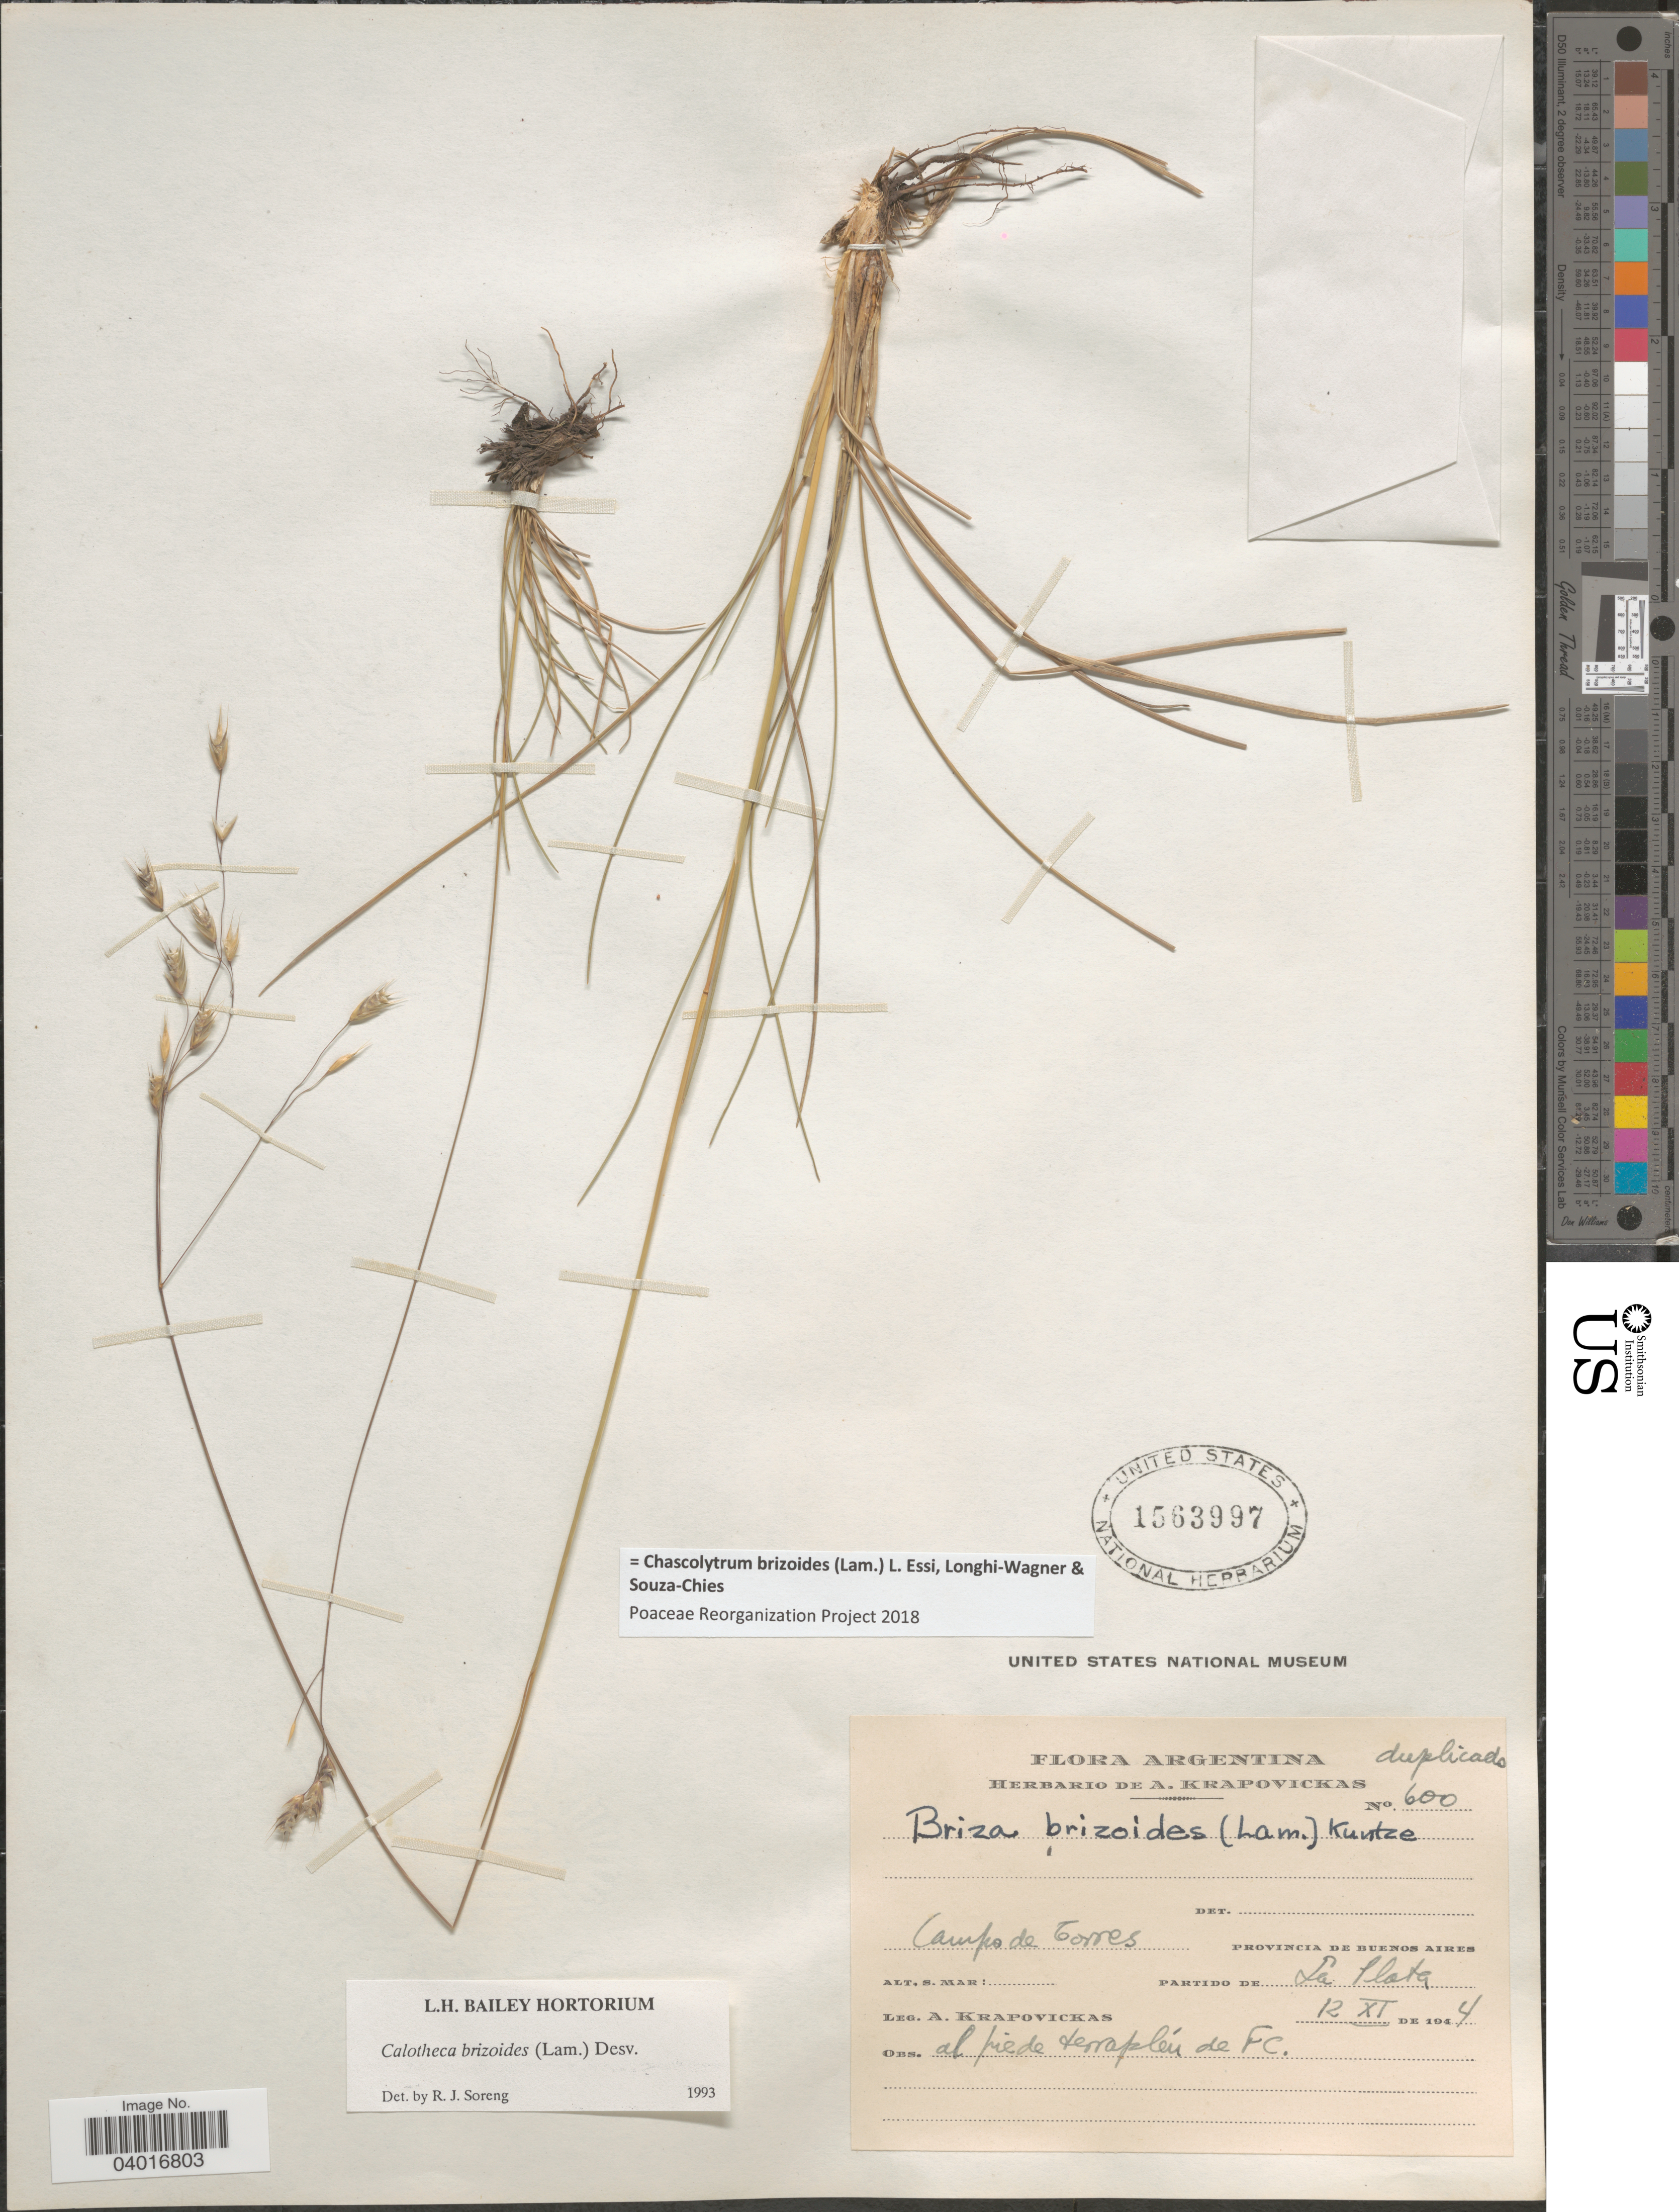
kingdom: Plantae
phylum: Tracheophyta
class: Liliopsida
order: Poales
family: Poaceae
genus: Chascolytrum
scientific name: Chascolytrum brizoides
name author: (Lam.) L. Essi et al.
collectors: A. Krapovickas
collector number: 600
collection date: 1944-11-12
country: Argentina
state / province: Buenos Aires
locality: Campo de Torres. Partido de La Plata.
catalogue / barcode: US 1563997